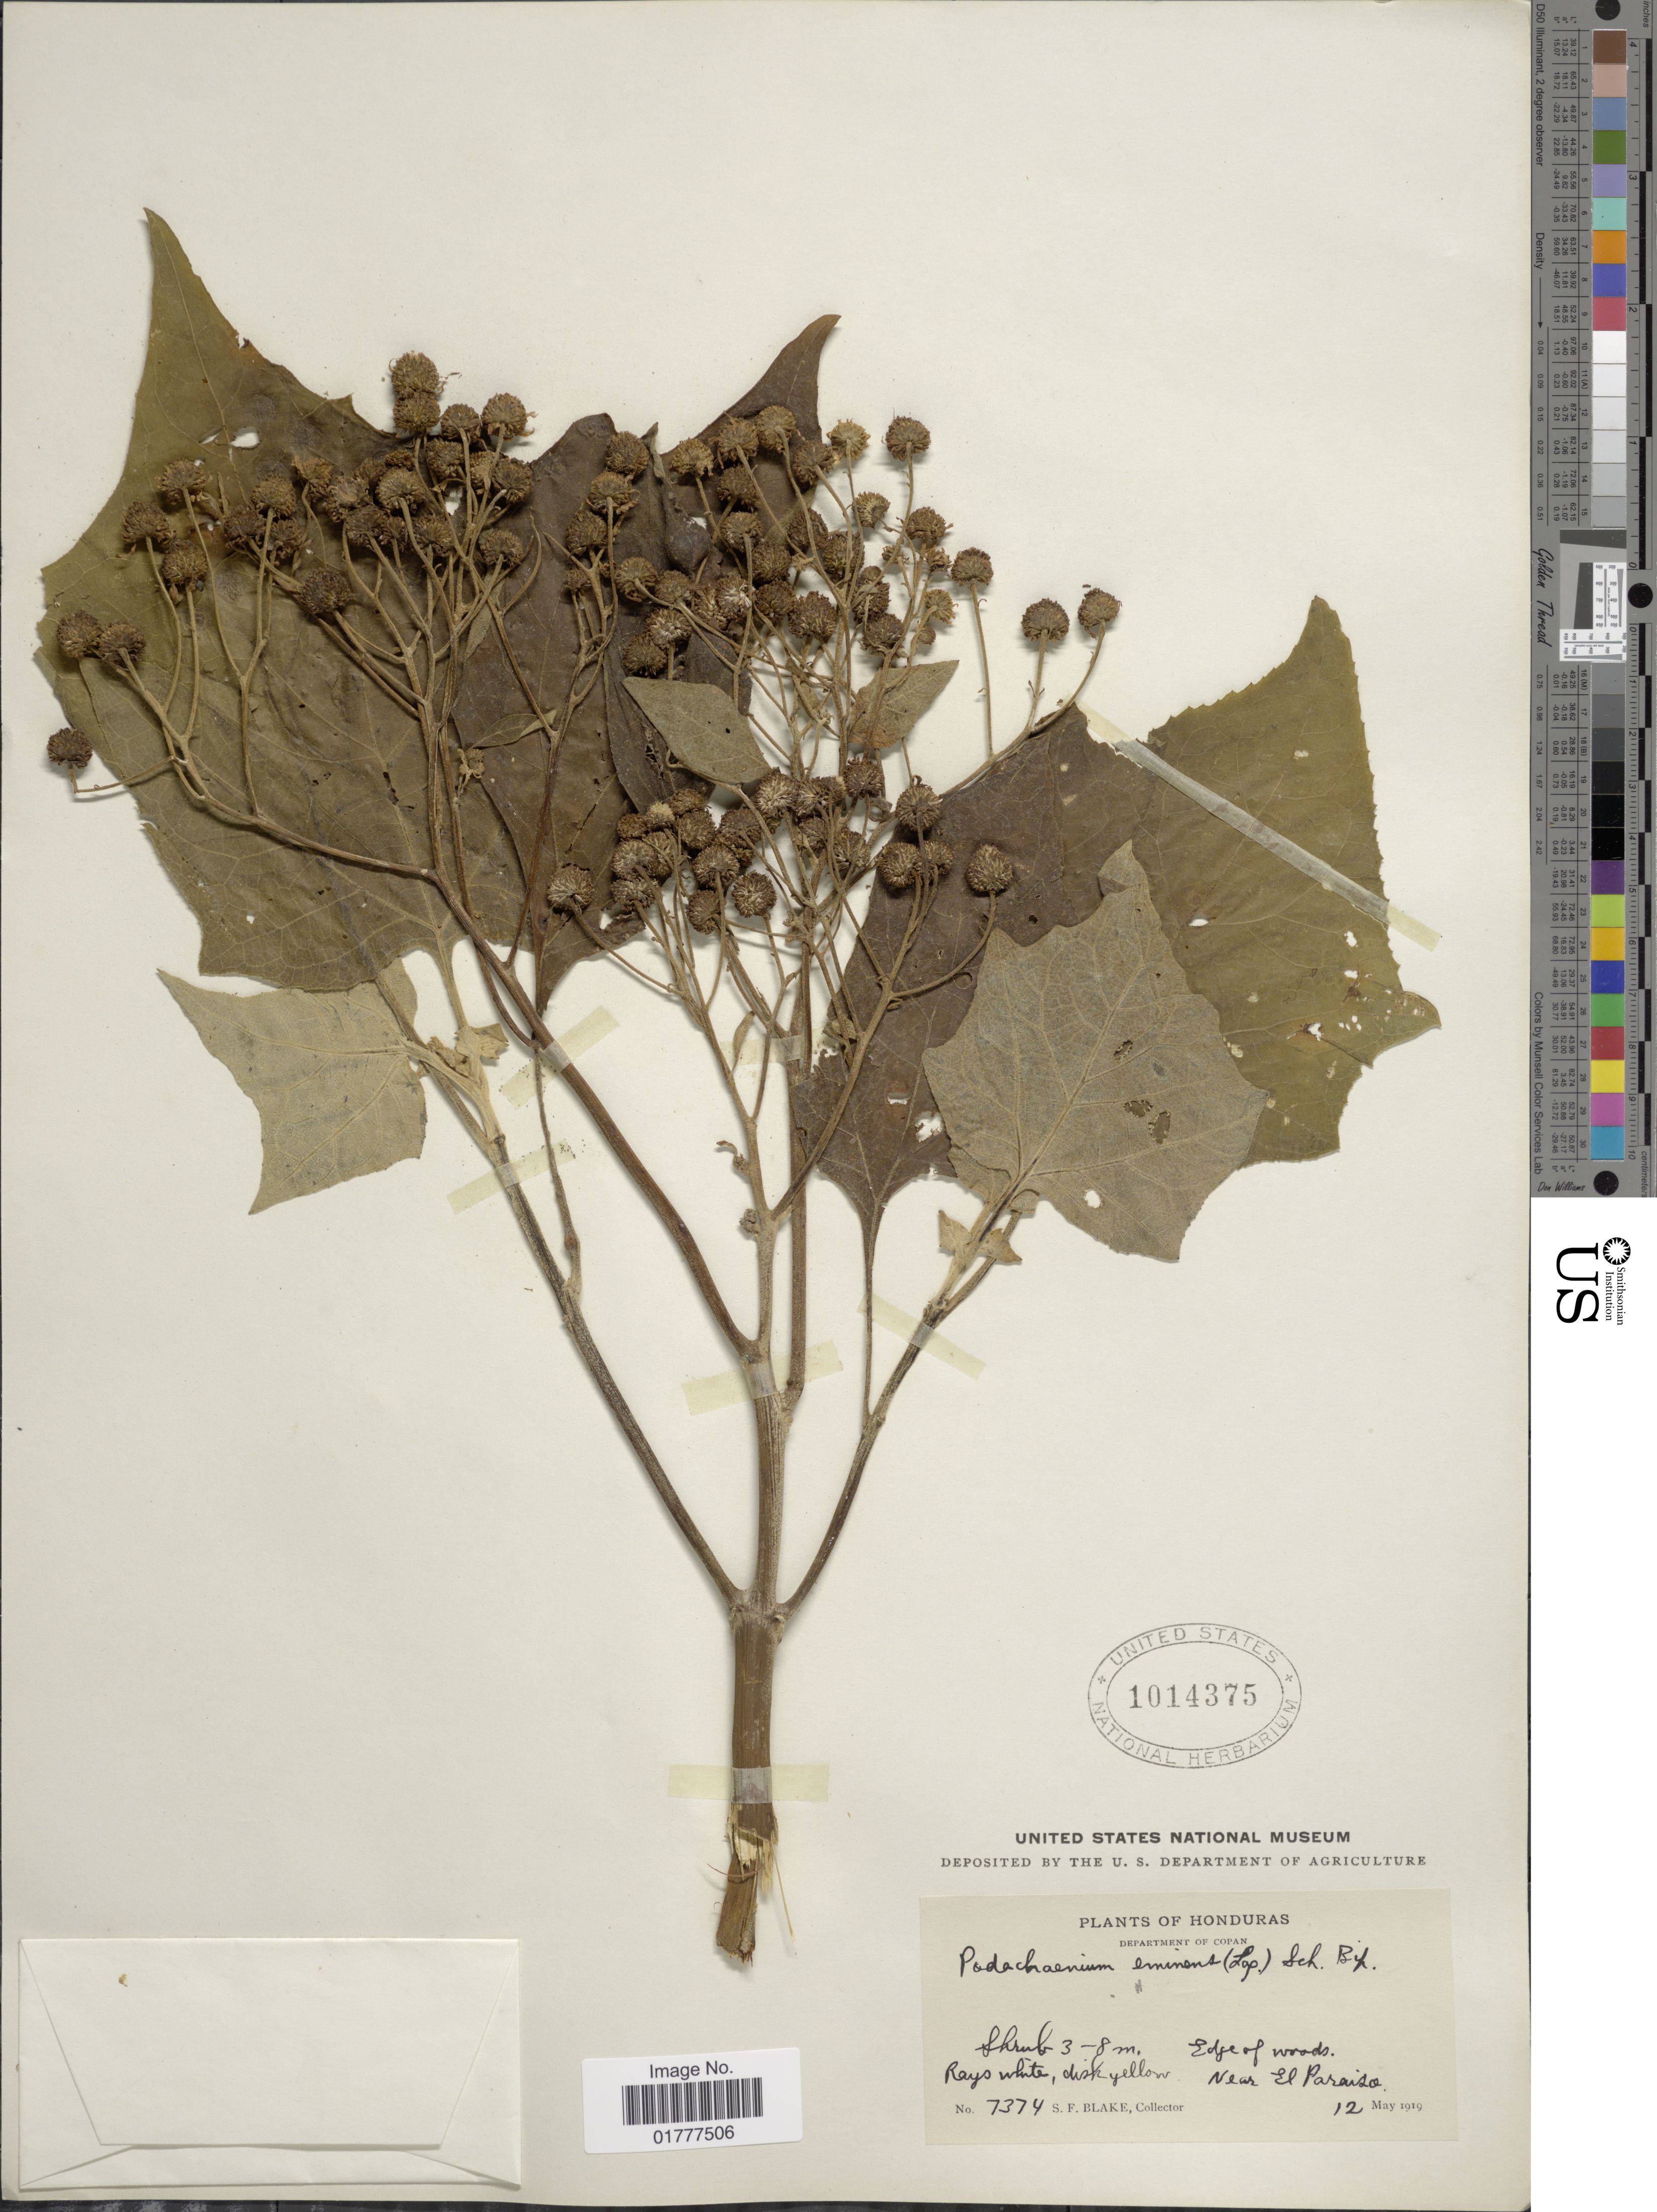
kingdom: Plantae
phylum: Tracheophyta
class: Magnoliopsida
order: Asterales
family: Asteraceae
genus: Podachaenium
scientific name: Podachaenium eminens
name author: (Lag.) Sch. Bip. ex Sch. Bip.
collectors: S. Blake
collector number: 7374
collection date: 1919-05-12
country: Honduras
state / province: Copán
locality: Department of Copan. Edge of woods, Near El Paraiso.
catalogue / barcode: US 1014375